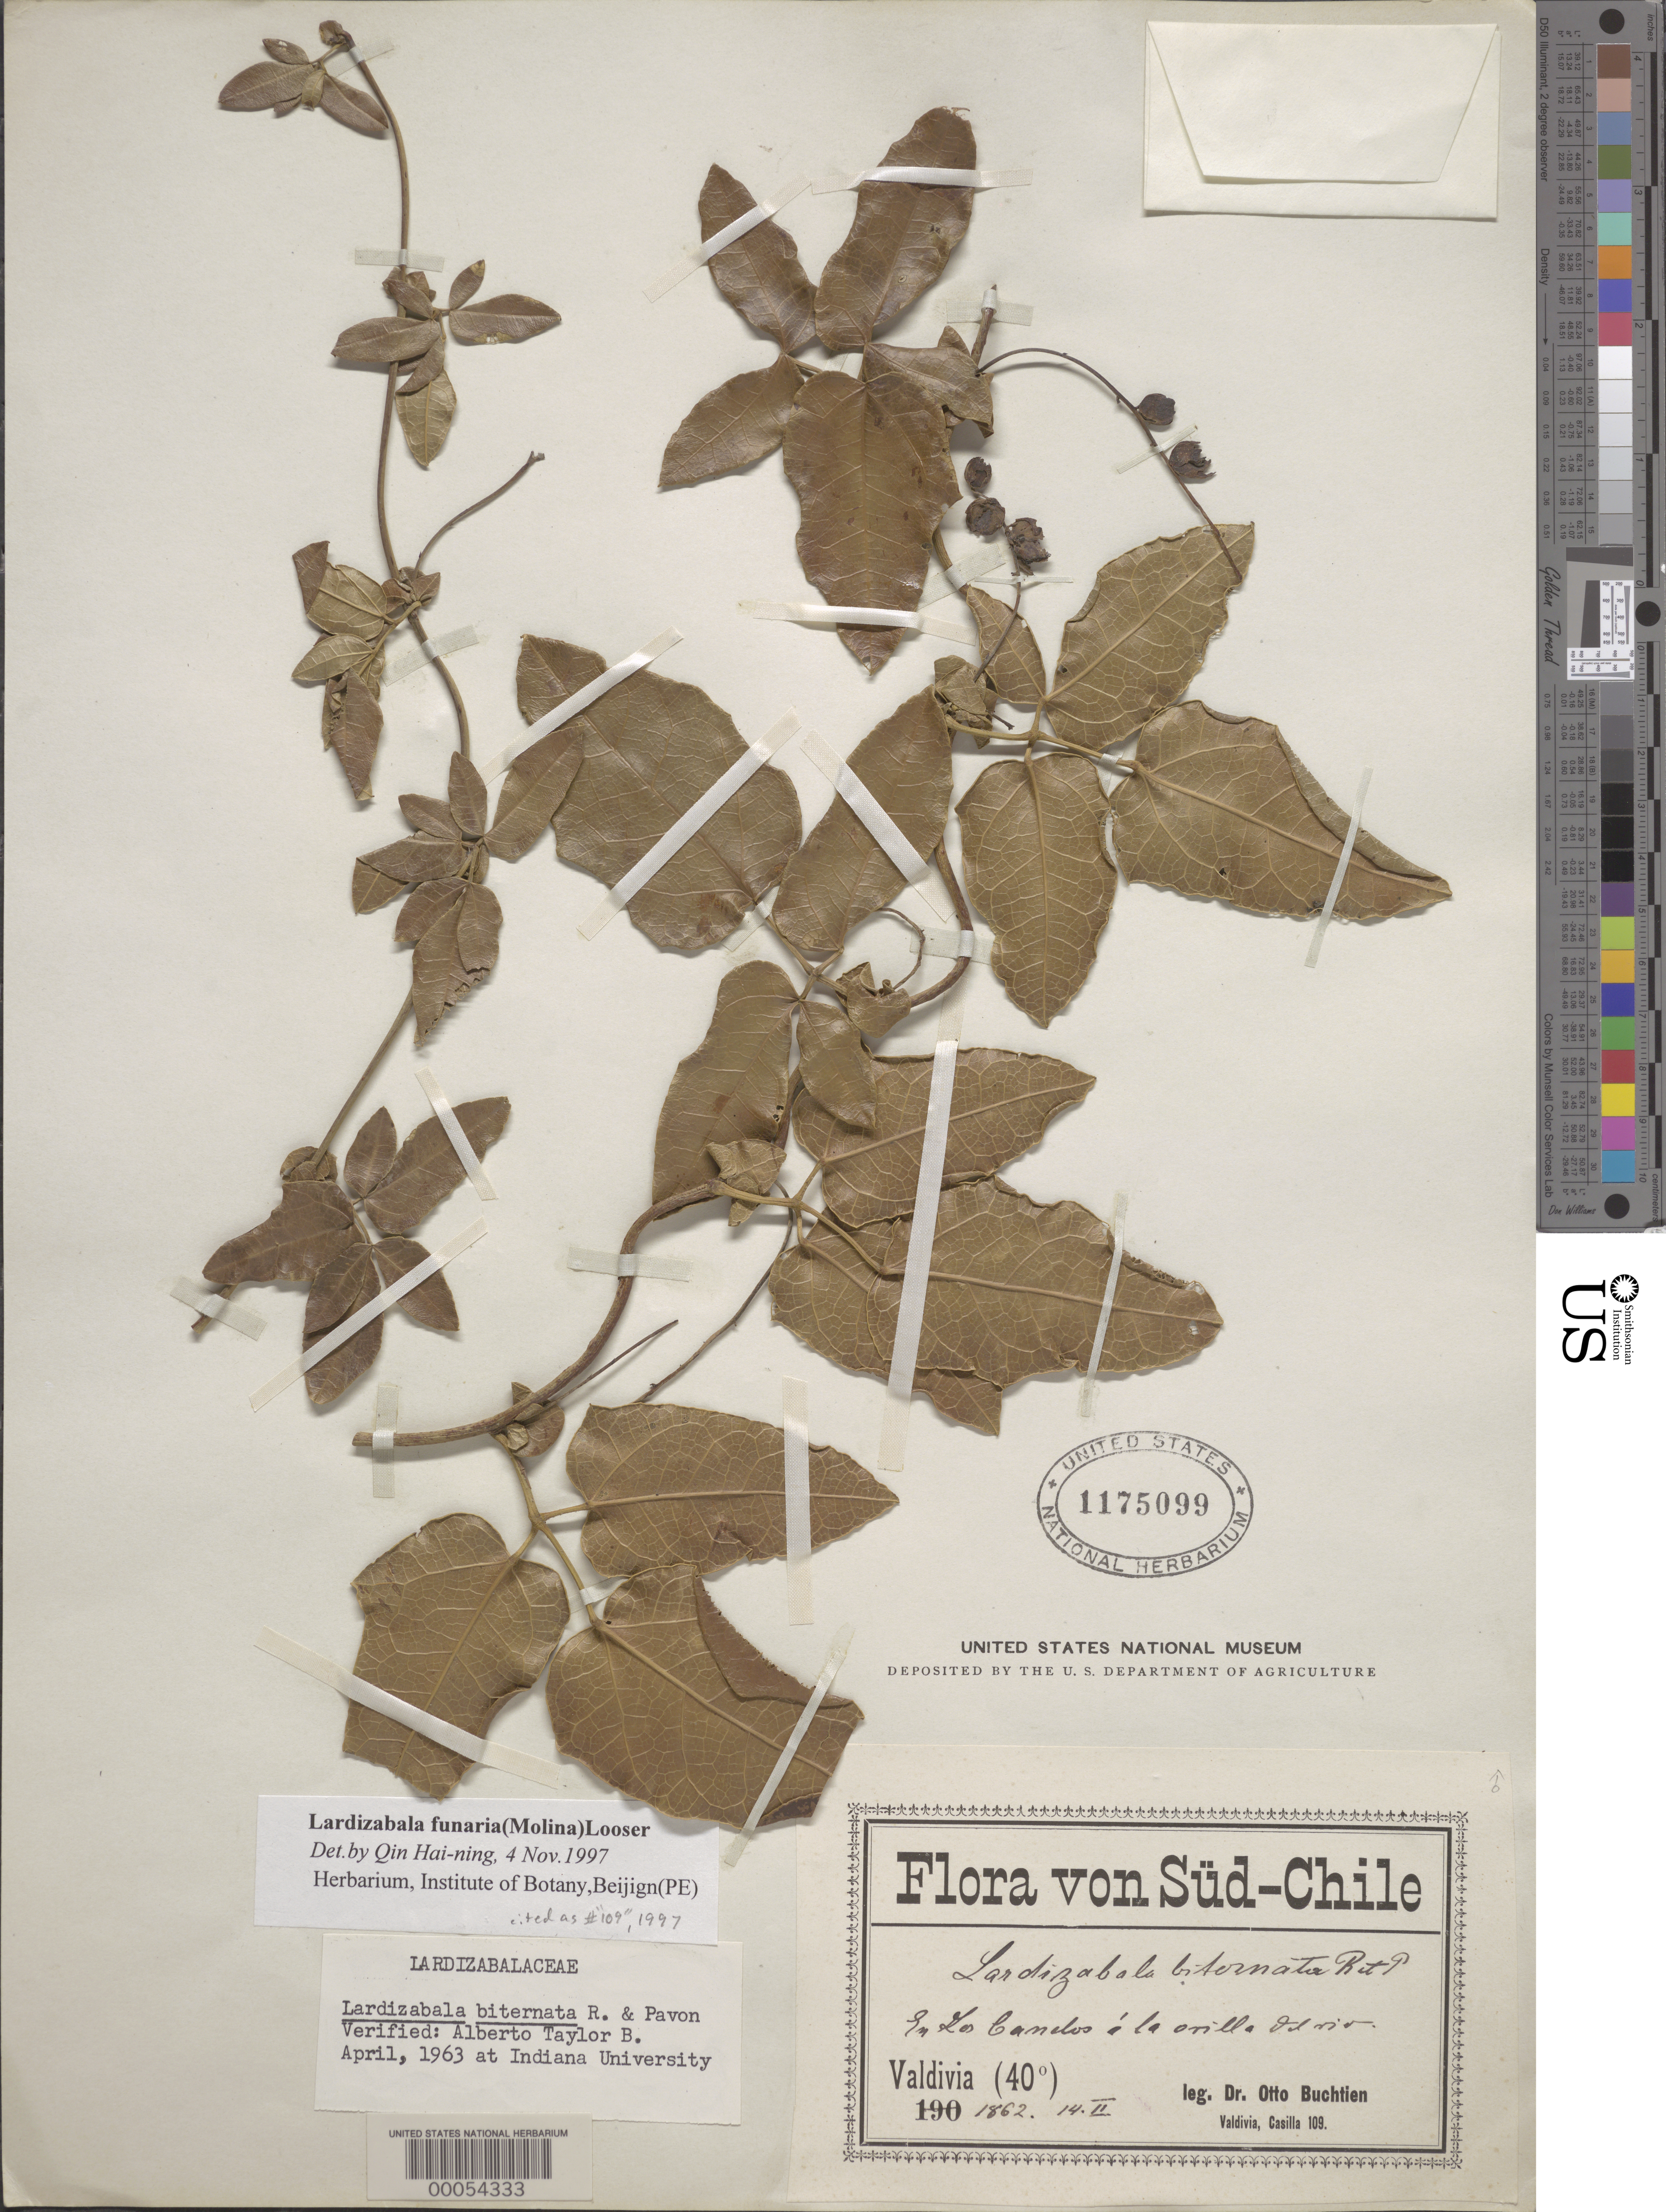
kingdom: Plantae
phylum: Tracheophyta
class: Magnoliopsida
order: Ranunculales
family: Lardizabalaceae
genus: Lardizabala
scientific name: Lardizabala funaria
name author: (Molina) Looser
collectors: O. Buchtien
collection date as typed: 14 Feb 1862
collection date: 1862-02-14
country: Chile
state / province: Los Lagos (X)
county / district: Valdivia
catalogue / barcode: US 1175099